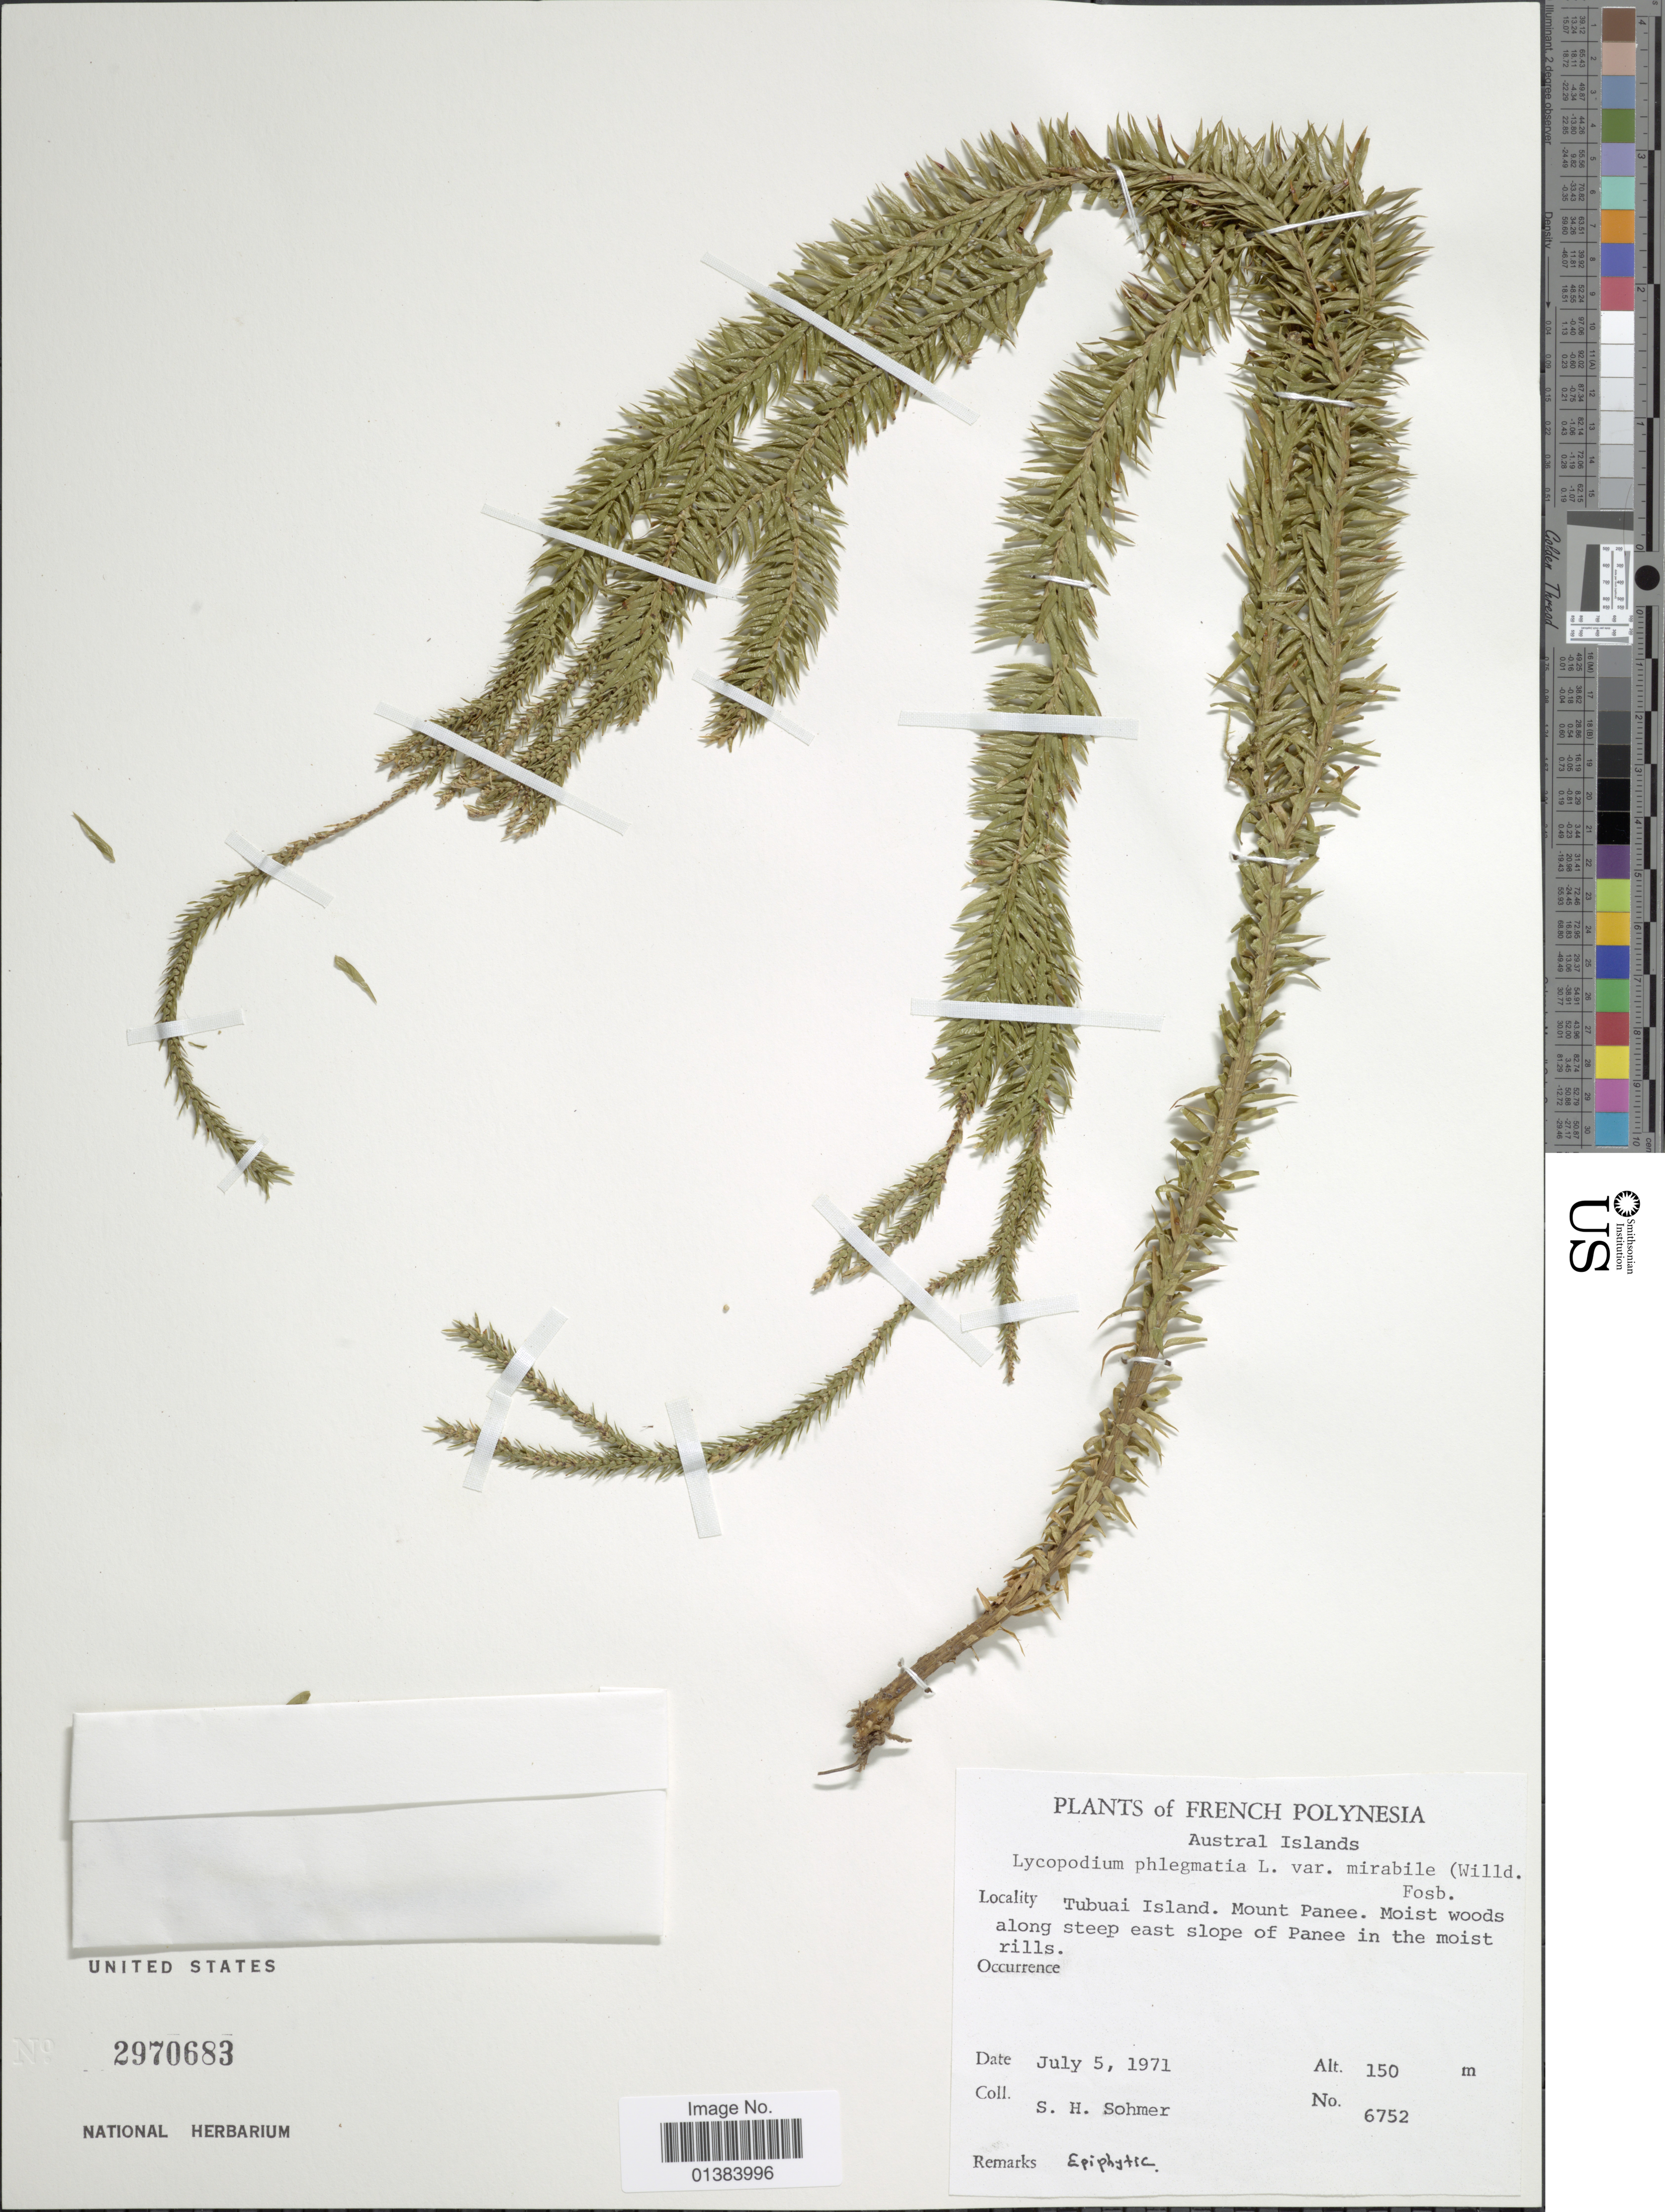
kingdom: Plantae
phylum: Tracheophyta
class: Lycopodiopsida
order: Lycopodiales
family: Lycopodiaceae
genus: Phlegmariurus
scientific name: Phlegmariurus squarrosus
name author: (G. Forst.) Á. Löve & D. Löve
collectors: S. H. Sohmer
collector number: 6752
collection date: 1971-07-05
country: French Polynesia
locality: Austral Islands, Tubuai Island. Mount Panee. Moist woods along steep east slope of Panee in the moist rills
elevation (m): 150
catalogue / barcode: US 2970683